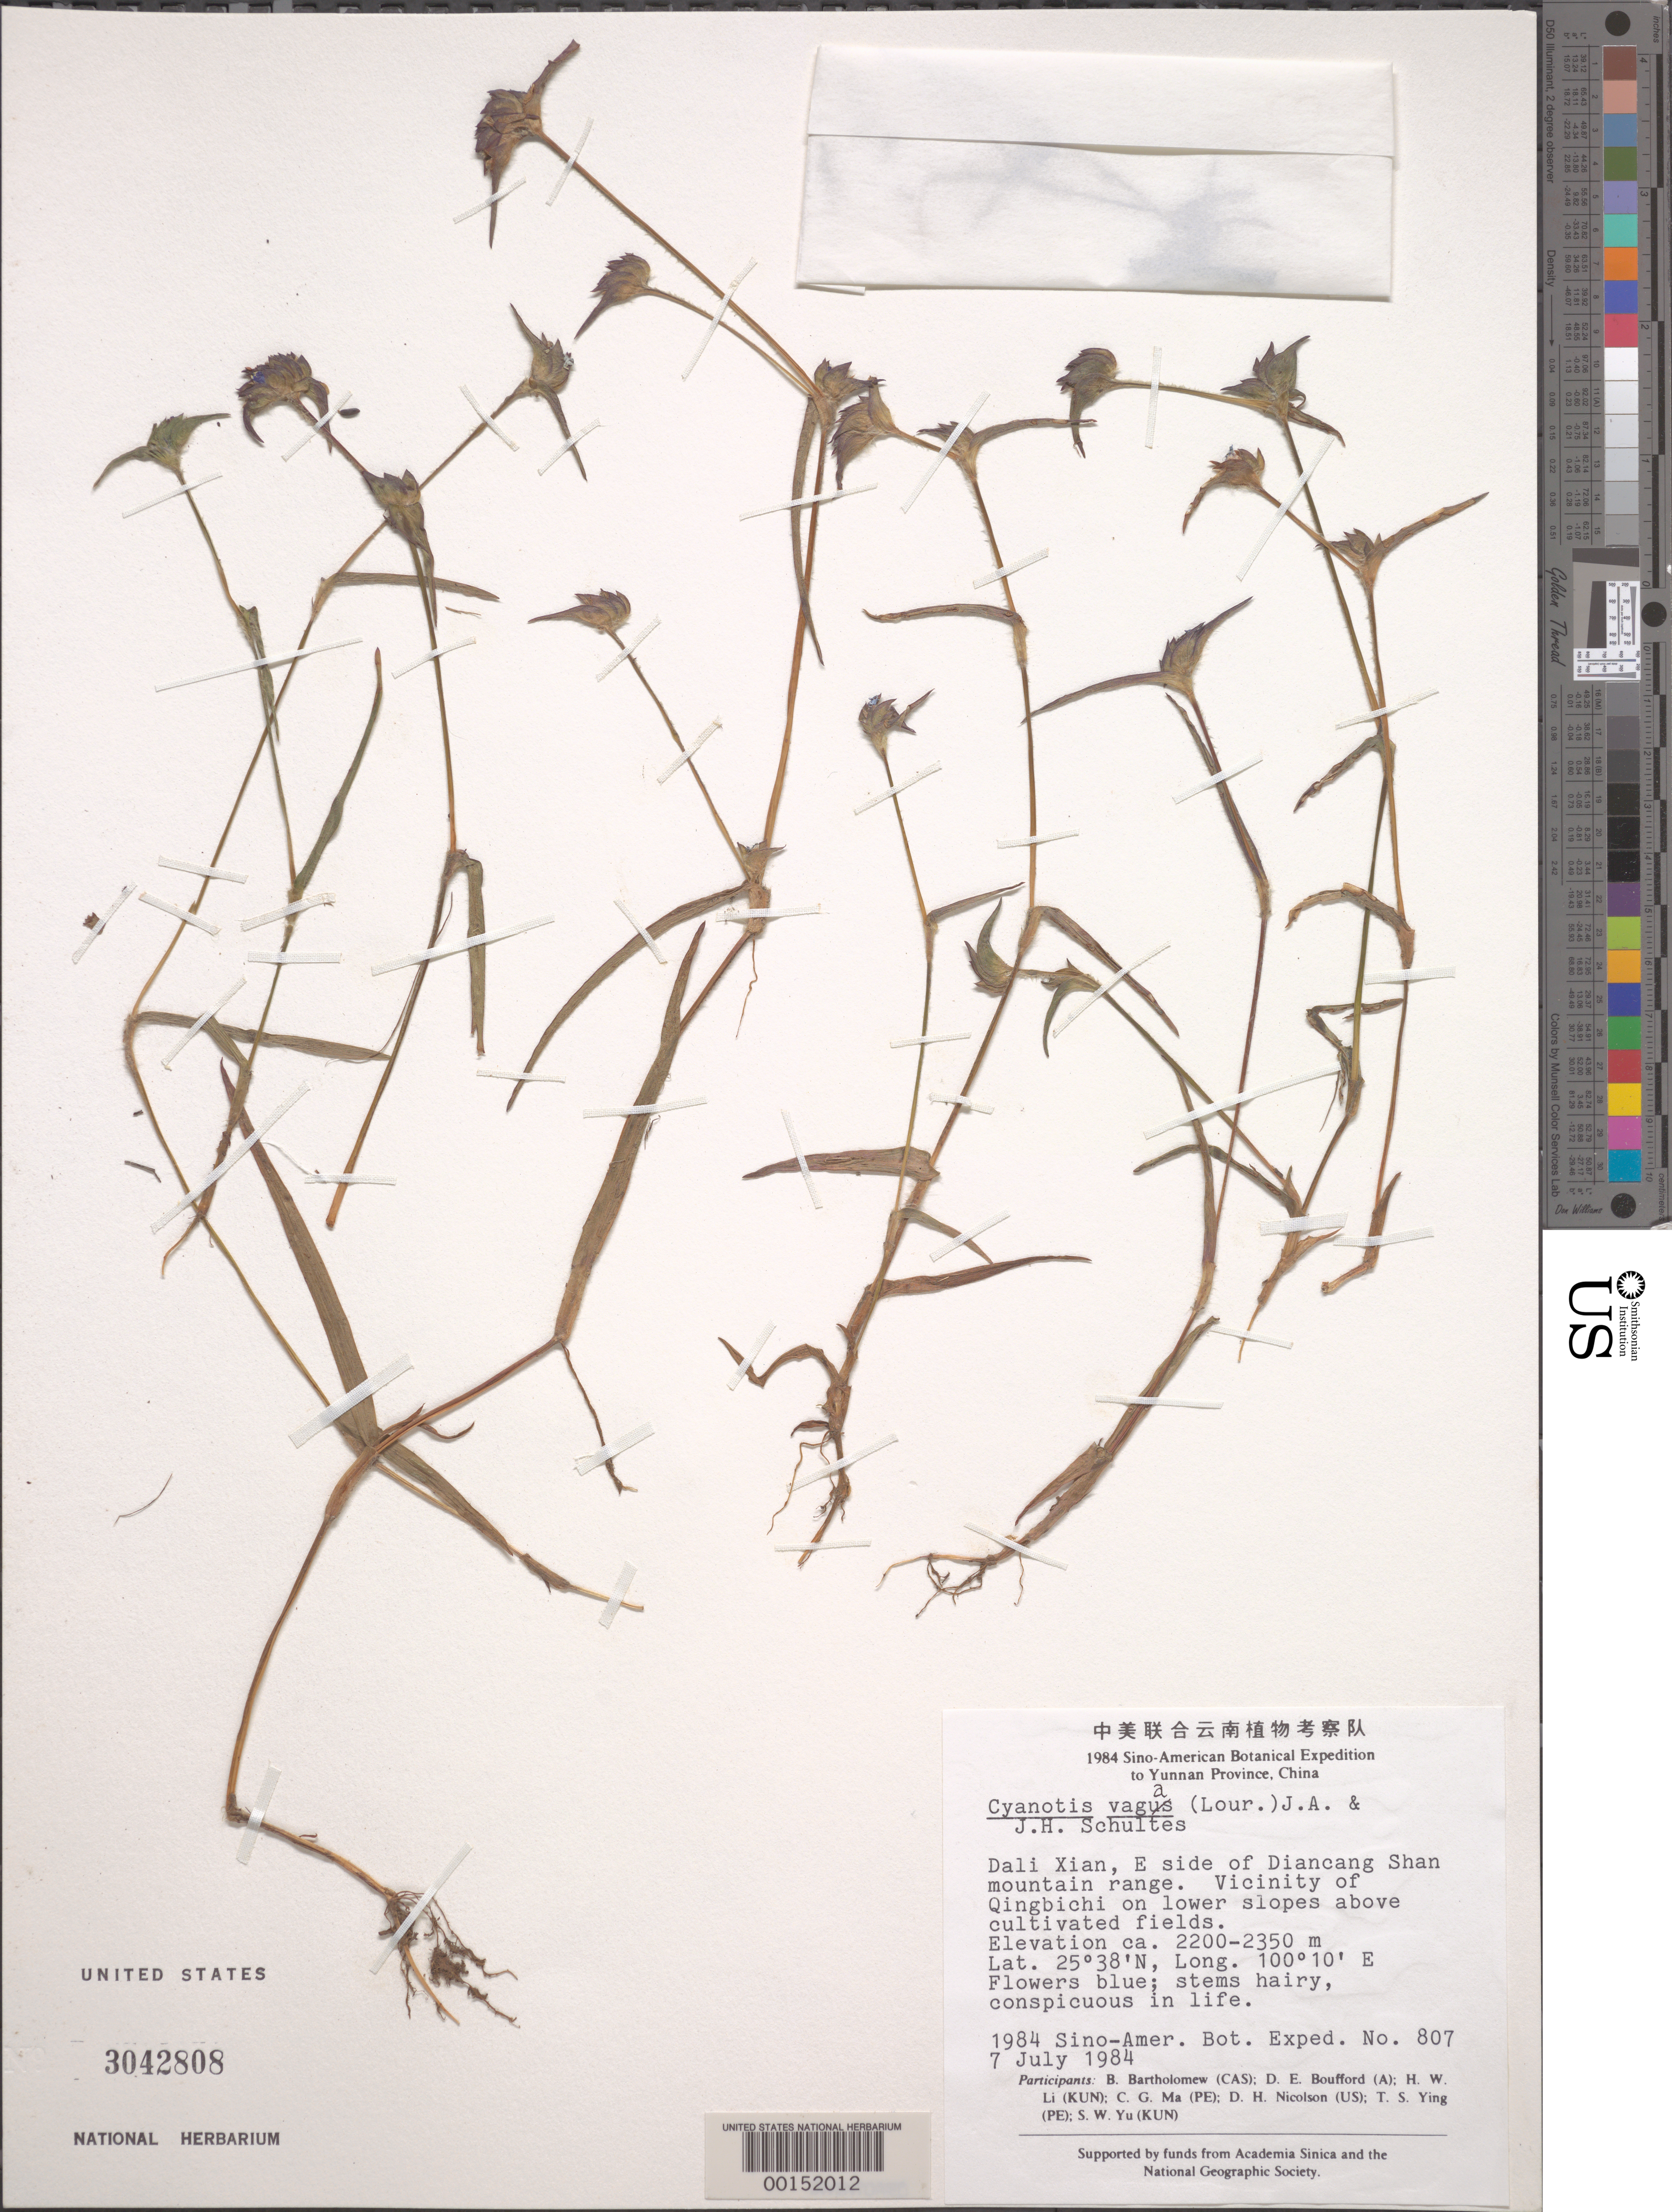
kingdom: Plantae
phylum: Tracheophyta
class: Liliopsida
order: Commelinales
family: Commelinaceae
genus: Cyanotis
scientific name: Cyanotis vaga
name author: (Lour.) Schult. & Schult. f.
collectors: B. M. Bartholomew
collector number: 807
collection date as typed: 07 Jul 1984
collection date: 1984-07-07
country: China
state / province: Yunnan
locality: Dali xian, e side of diancang shan mt. range, near qingbichi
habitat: Lower slopes above cultivated fields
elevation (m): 2200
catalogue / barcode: US 3042808